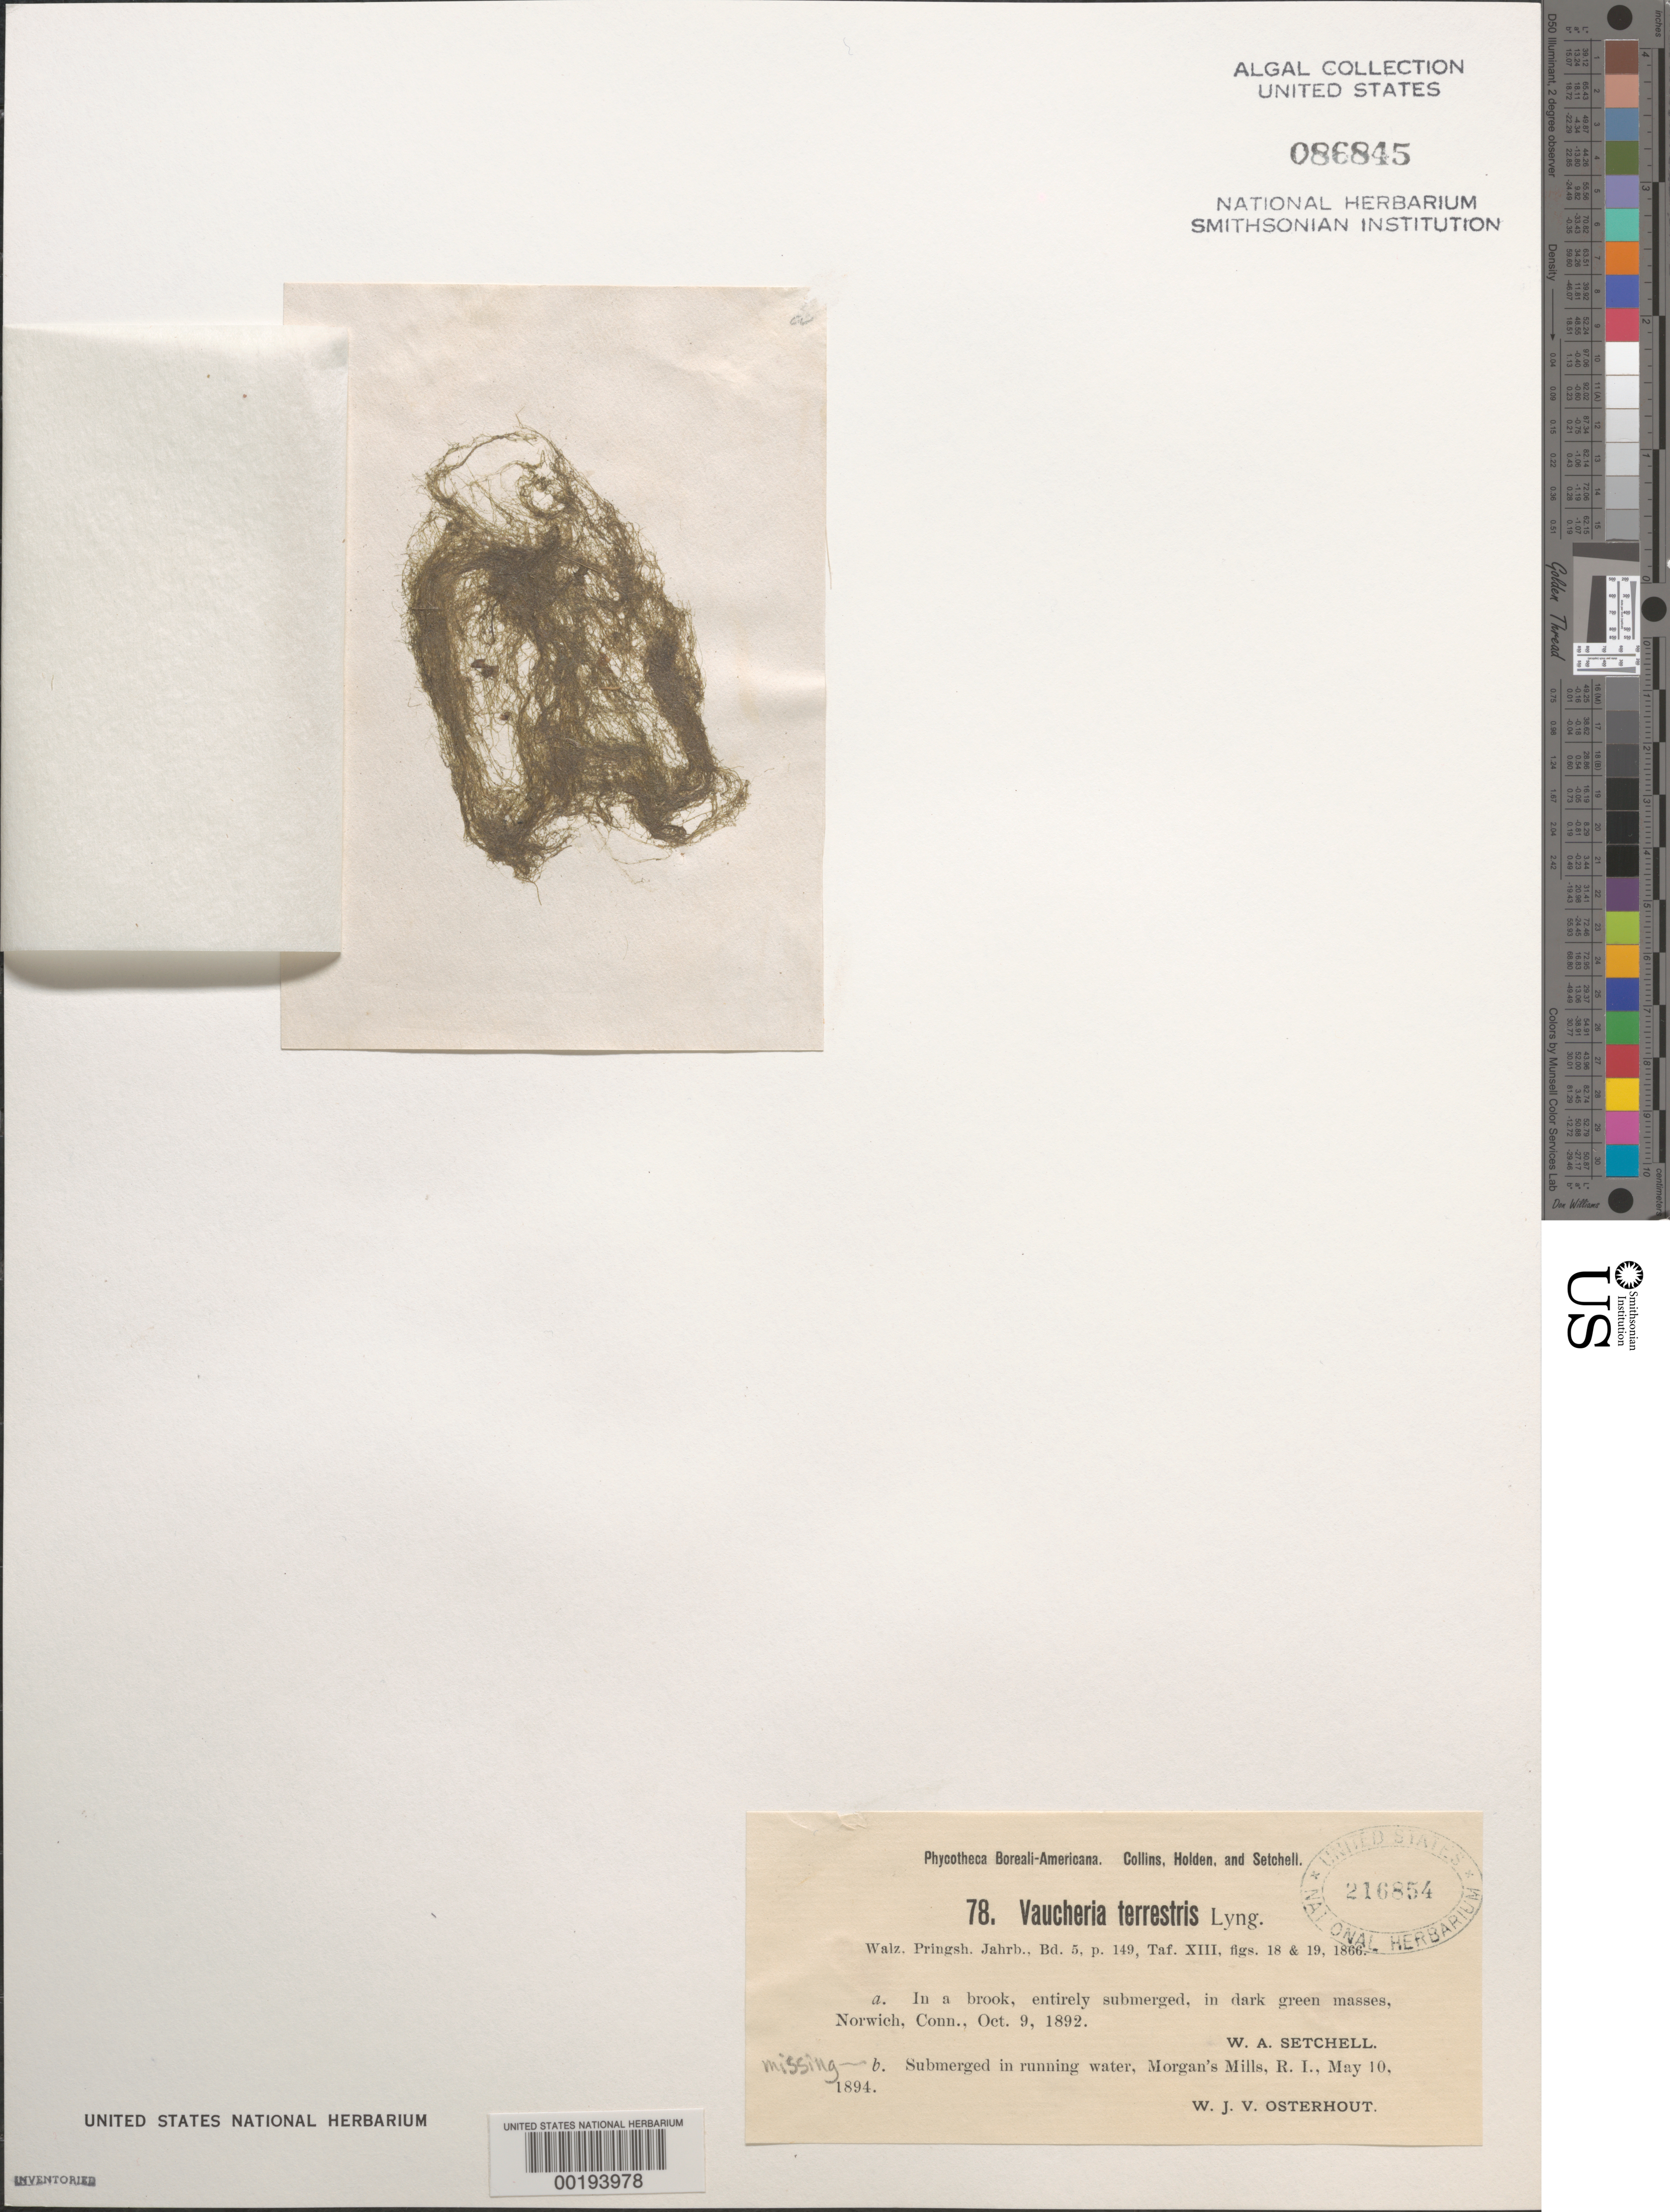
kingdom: Chromista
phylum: Ochrophyta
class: Xanthophyceae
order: Vaucheriales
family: Vaucheriaceae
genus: Vaucheria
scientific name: Vaucheria terrestris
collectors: W. Setchell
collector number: PB-A 78a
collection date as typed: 09 Oct 1892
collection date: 1892-10-09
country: United States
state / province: Connecticut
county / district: New London County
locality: Norwich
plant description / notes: Collins, Holden & Setchell, Phycotheca Boreali-Americana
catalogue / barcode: US 86845